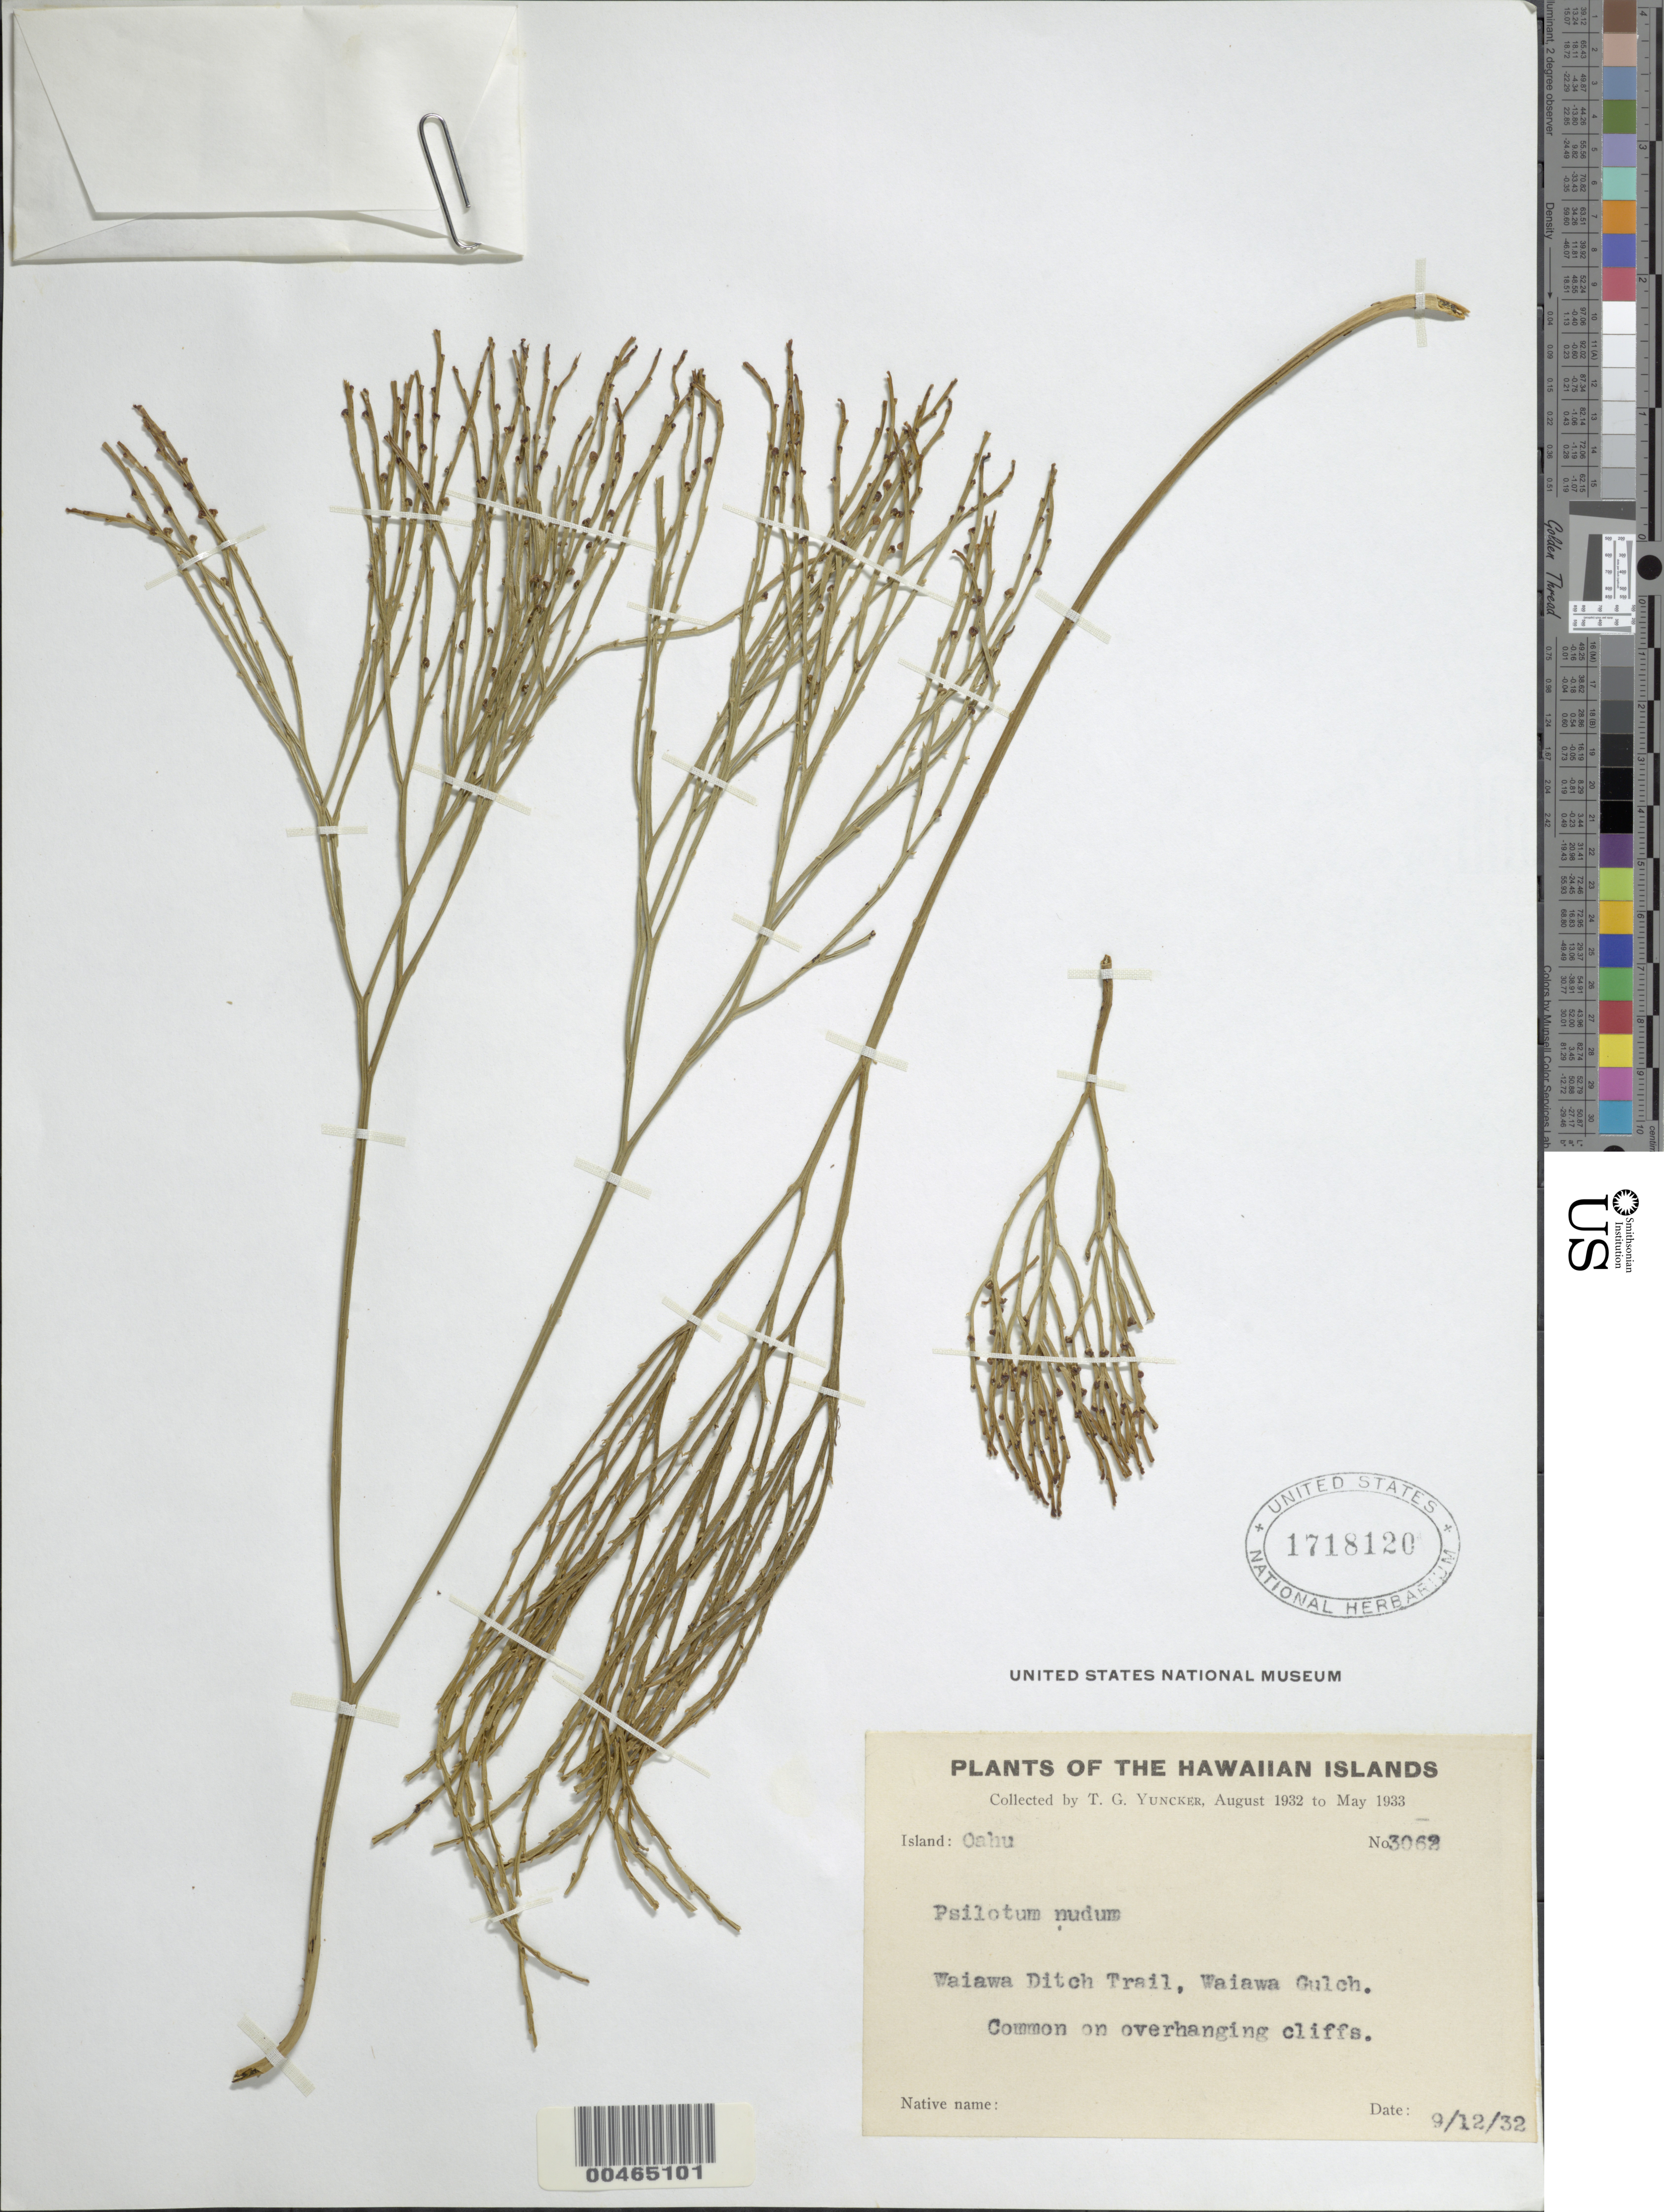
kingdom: Plantae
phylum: Tracheophyta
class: Polypodiopsida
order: Psilotales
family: Psilotaceae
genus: Psilotum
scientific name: Psilotum nudum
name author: (L.) P. Beauv.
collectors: T. G. Yuncker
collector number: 3062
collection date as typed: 12 Sep 1932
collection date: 1932-09-12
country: United States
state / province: Hawaii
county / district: Honolulu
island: Oahu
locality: Waiawa Ditch Trail, Waiawa Gulch, Oahu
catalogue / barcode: US 1718120